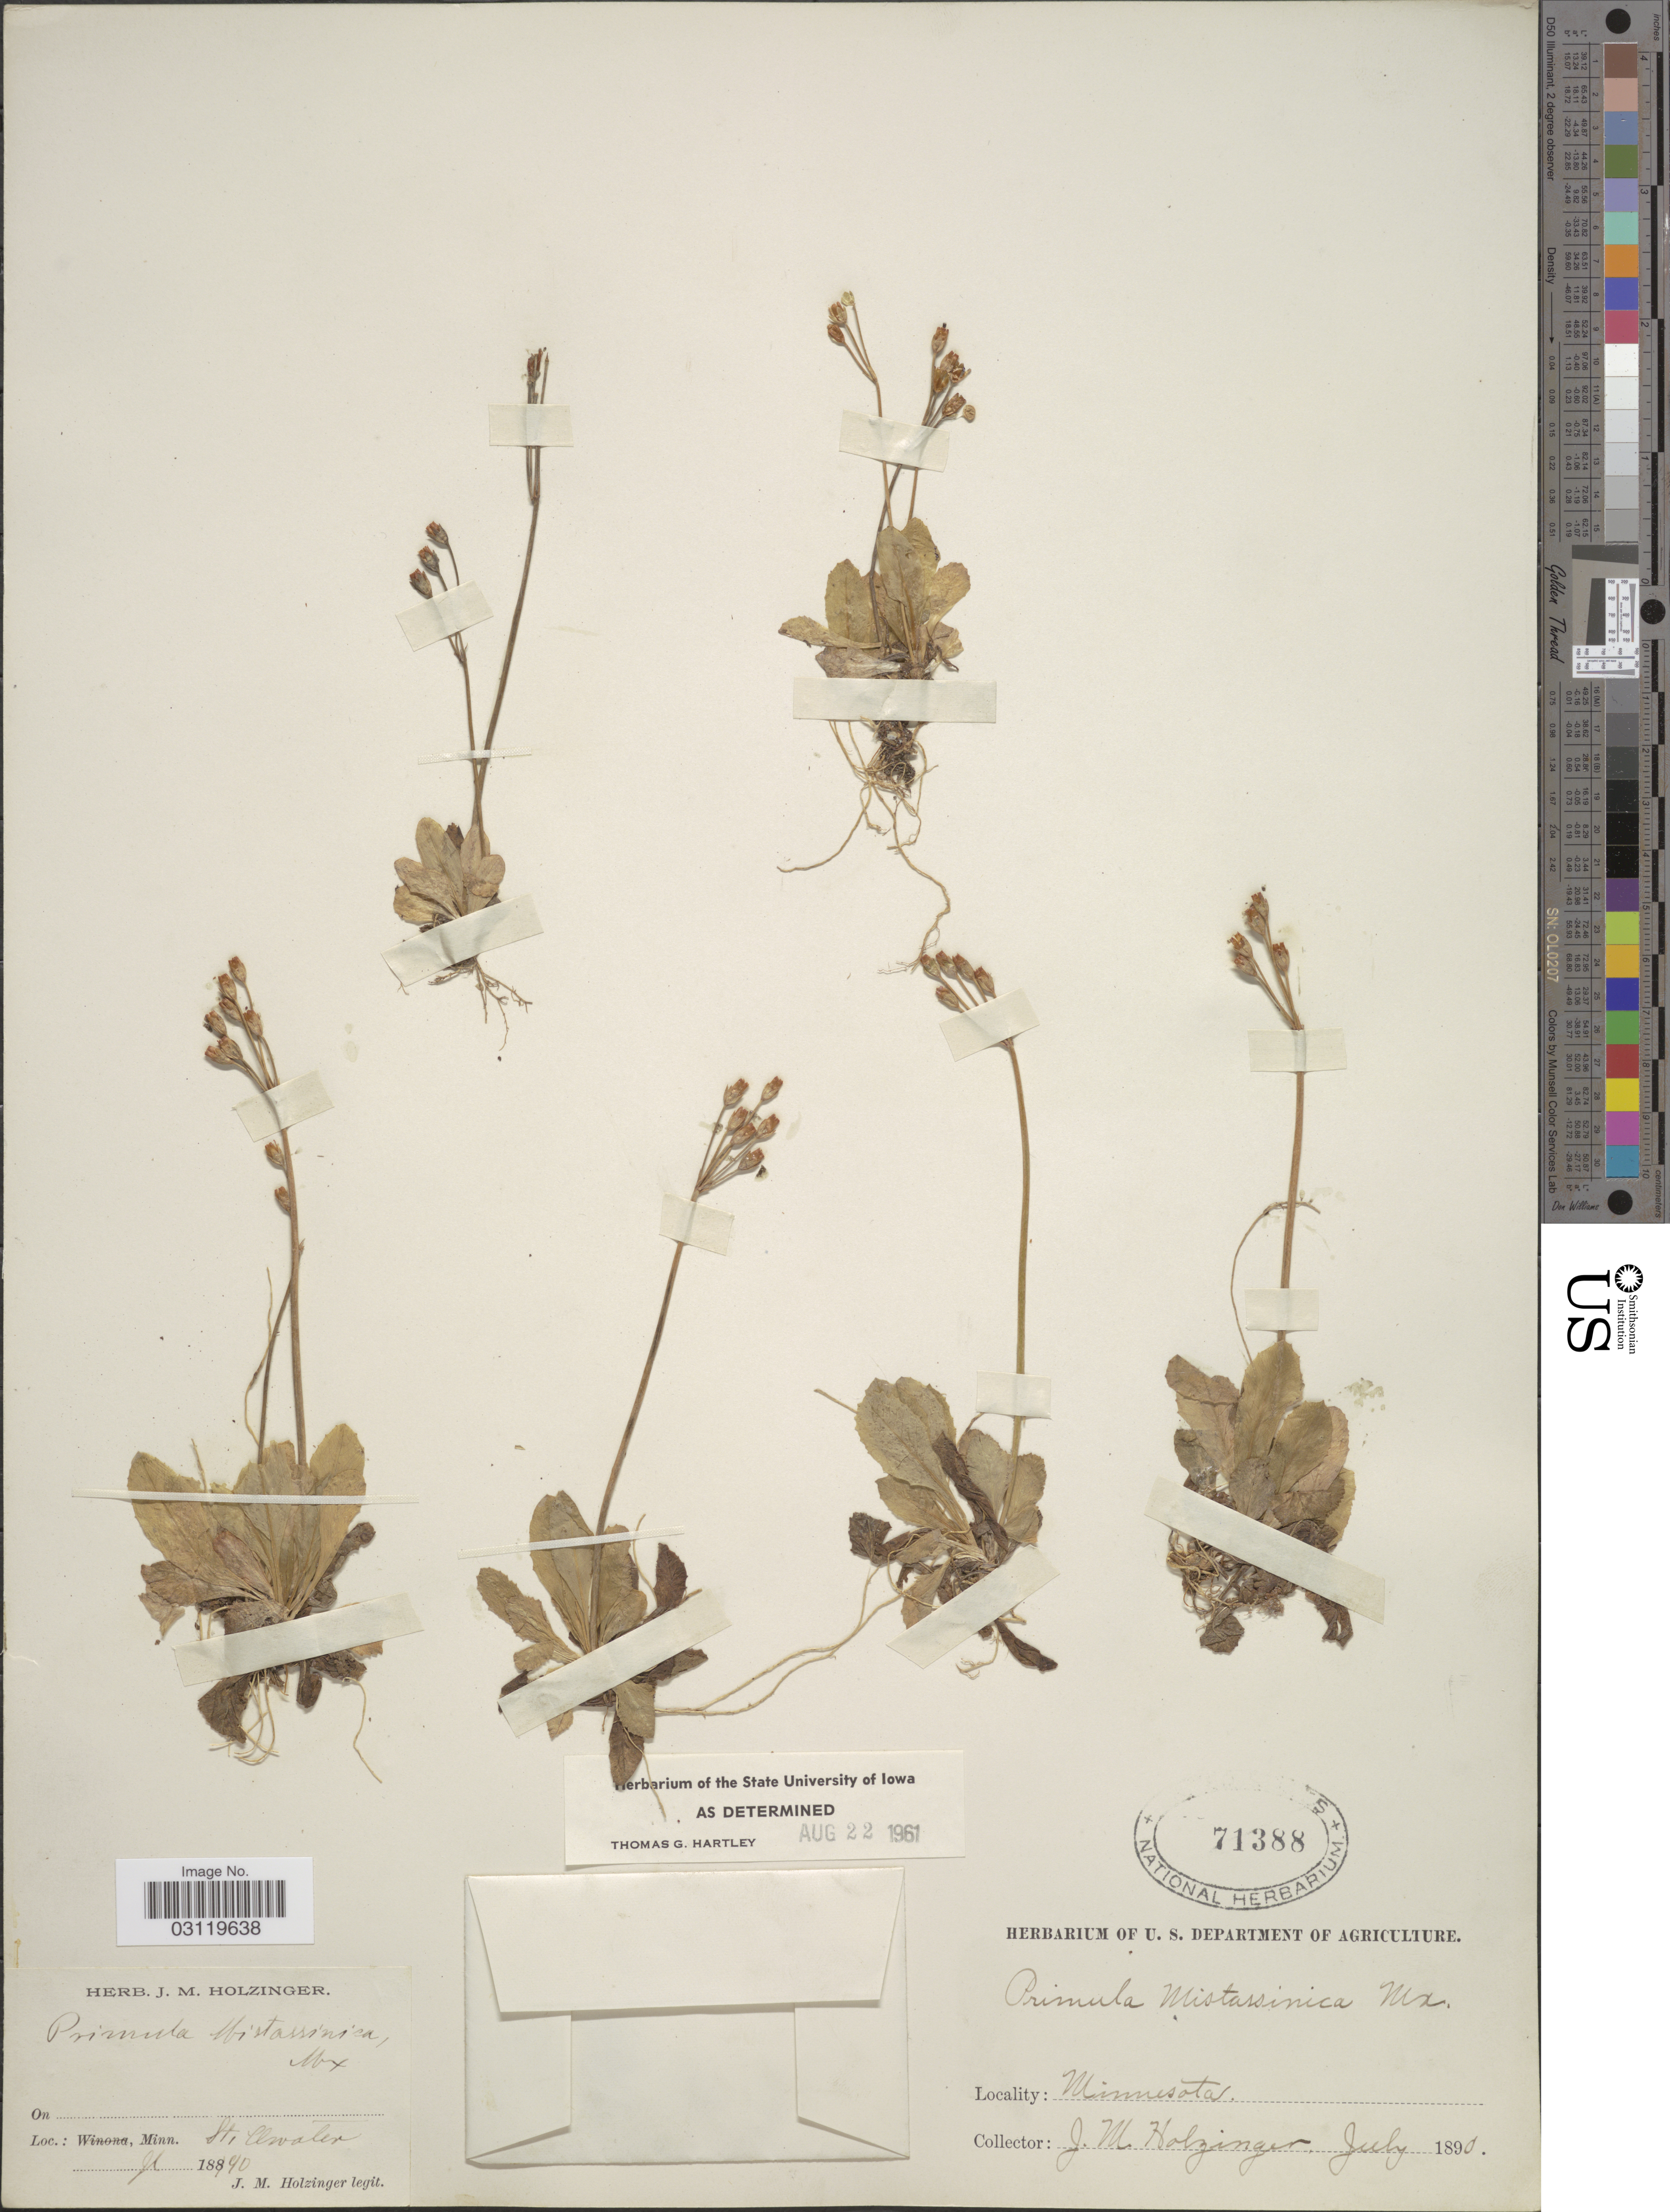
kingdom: Plantae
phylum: Tracheophyta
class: Magnoliopsida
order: Ericales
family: Primulaceae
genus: Primula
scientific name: Primula mistassinica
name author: Michx.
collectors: J. M. Holzinger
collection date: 1890-07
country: United States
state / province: Minnesota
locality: Stillwater.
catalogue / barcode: US 71388